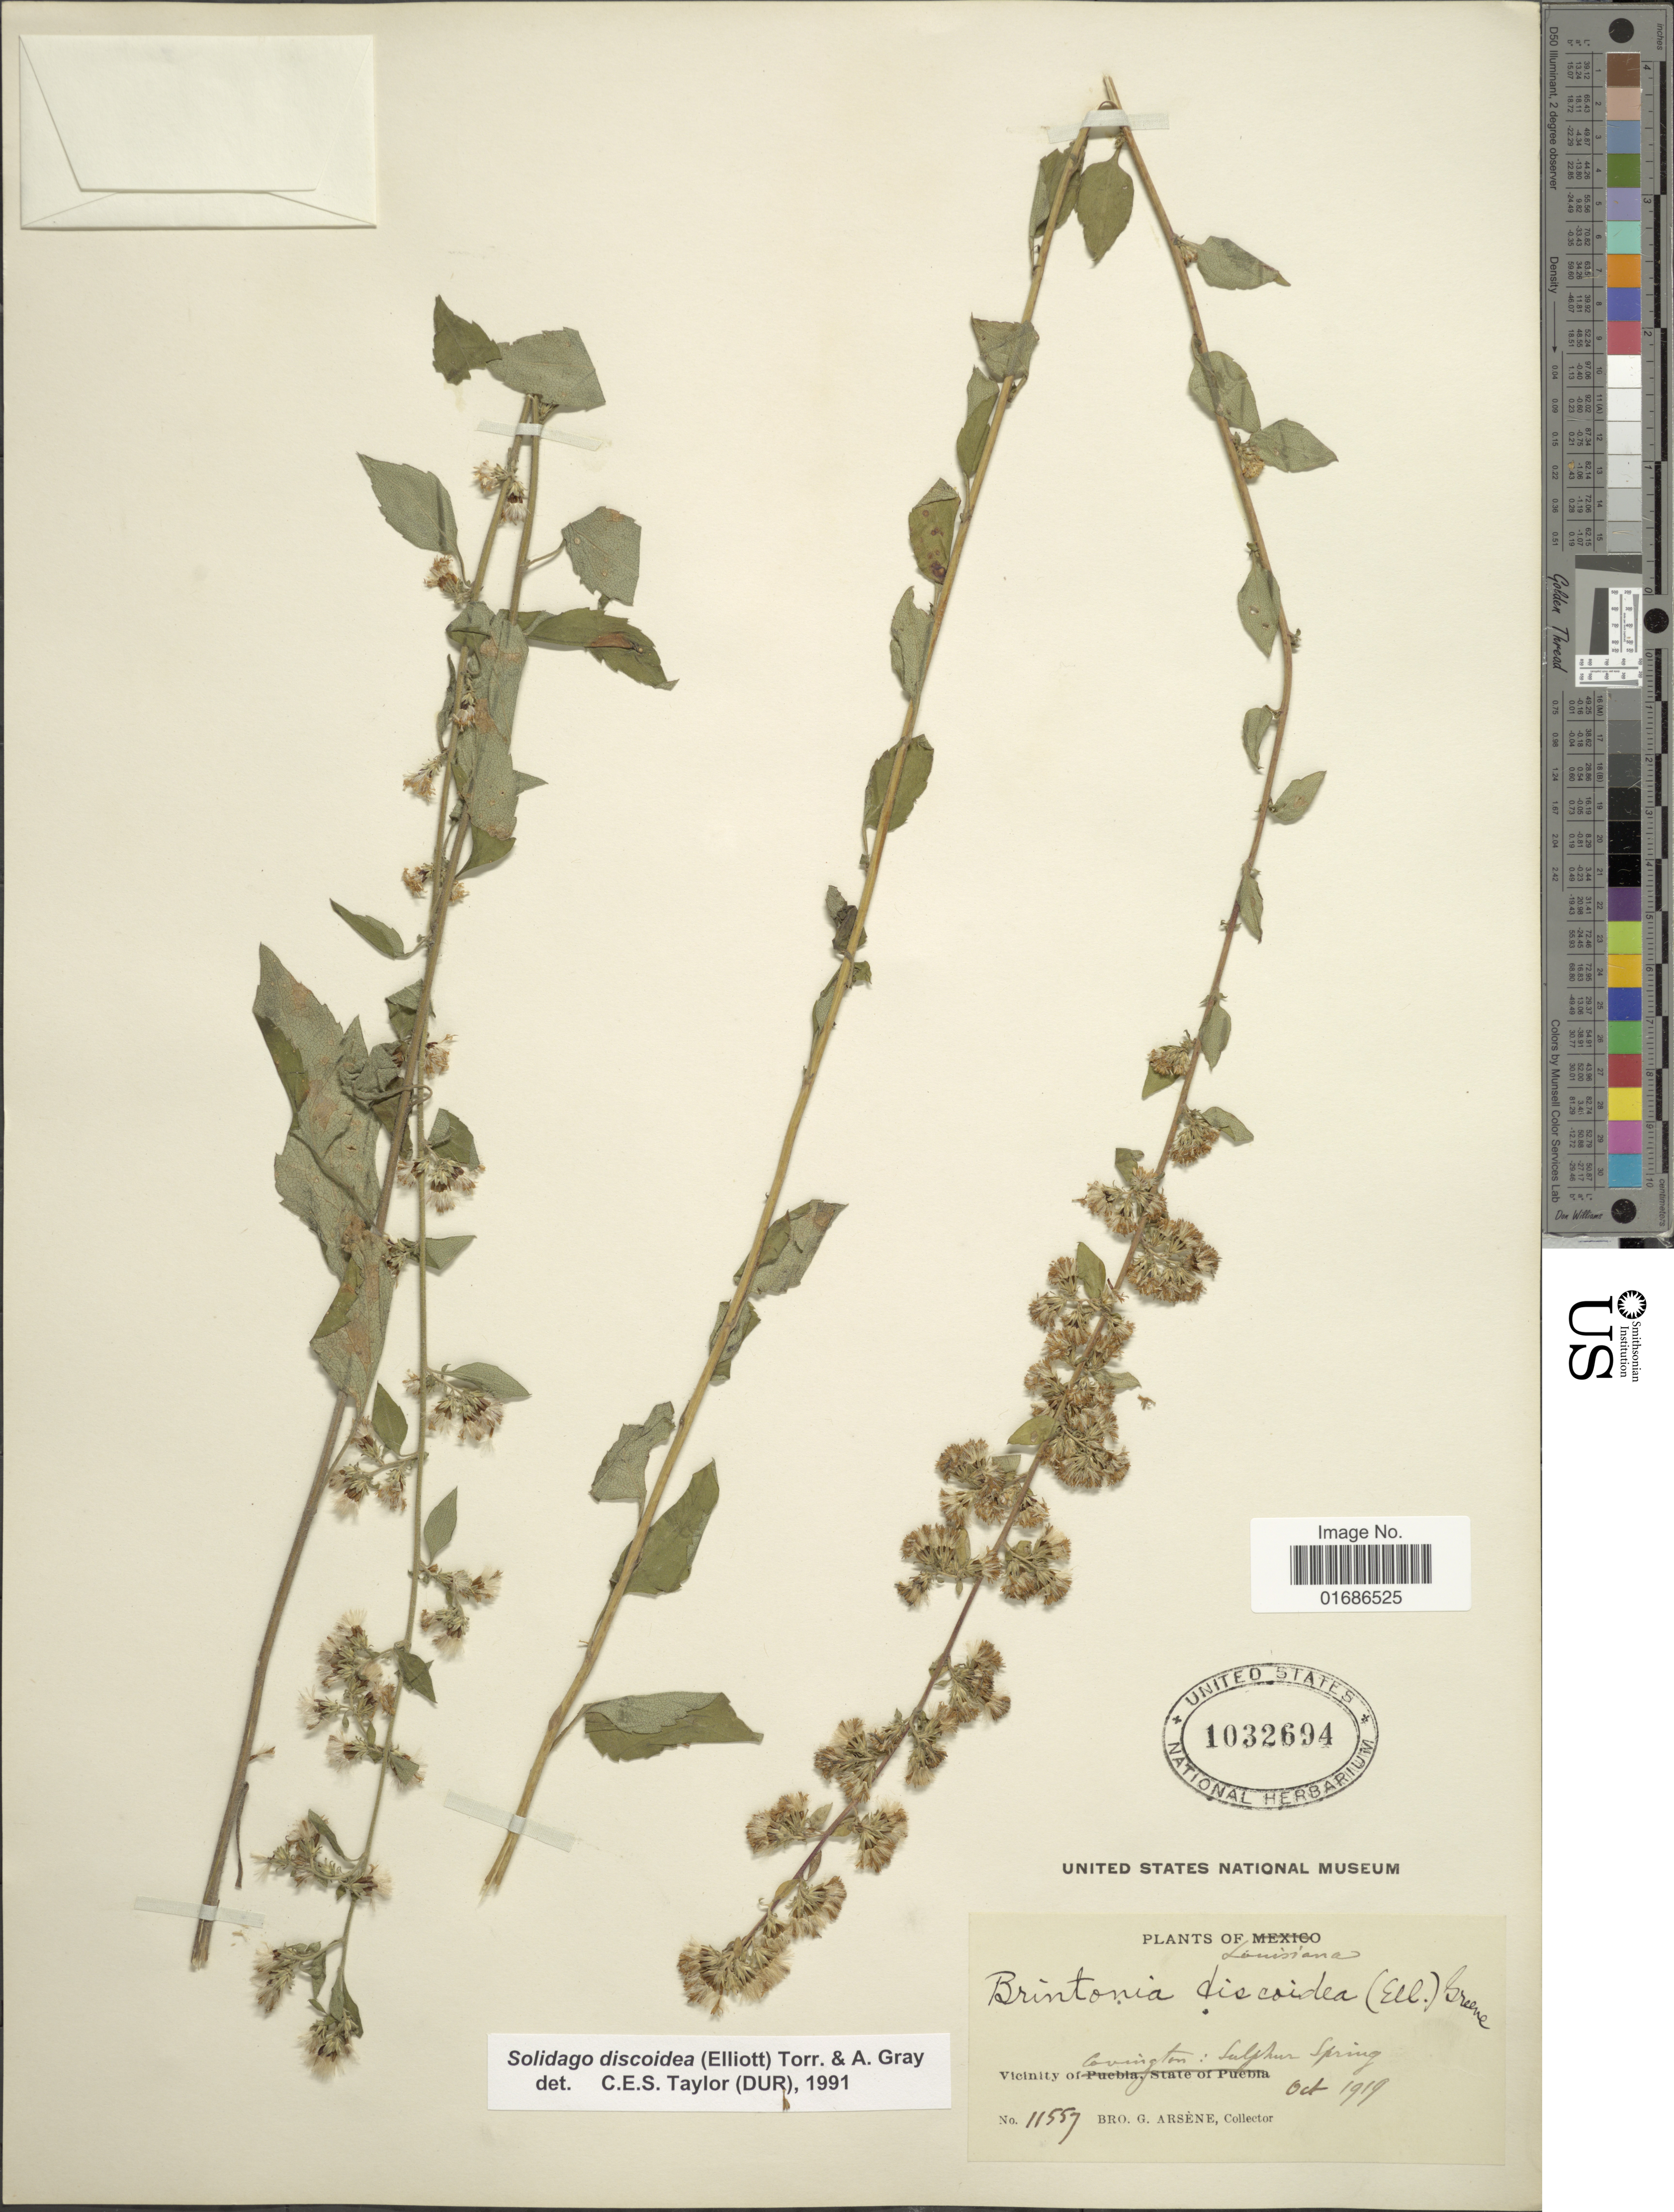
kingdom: Plantae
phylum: Tracheophyta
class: Magnoliopsida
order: Asterales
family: Asteraceae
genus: Solidago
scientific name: Solidago discoidea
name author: (Elliott) Torr. & A. Gray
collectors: Bro. G. Arsène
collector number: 11557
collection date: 1919-10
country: United States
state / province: Louisiana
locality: Vicinity of Covington: Sulphur Spring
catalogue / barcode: US 1032694